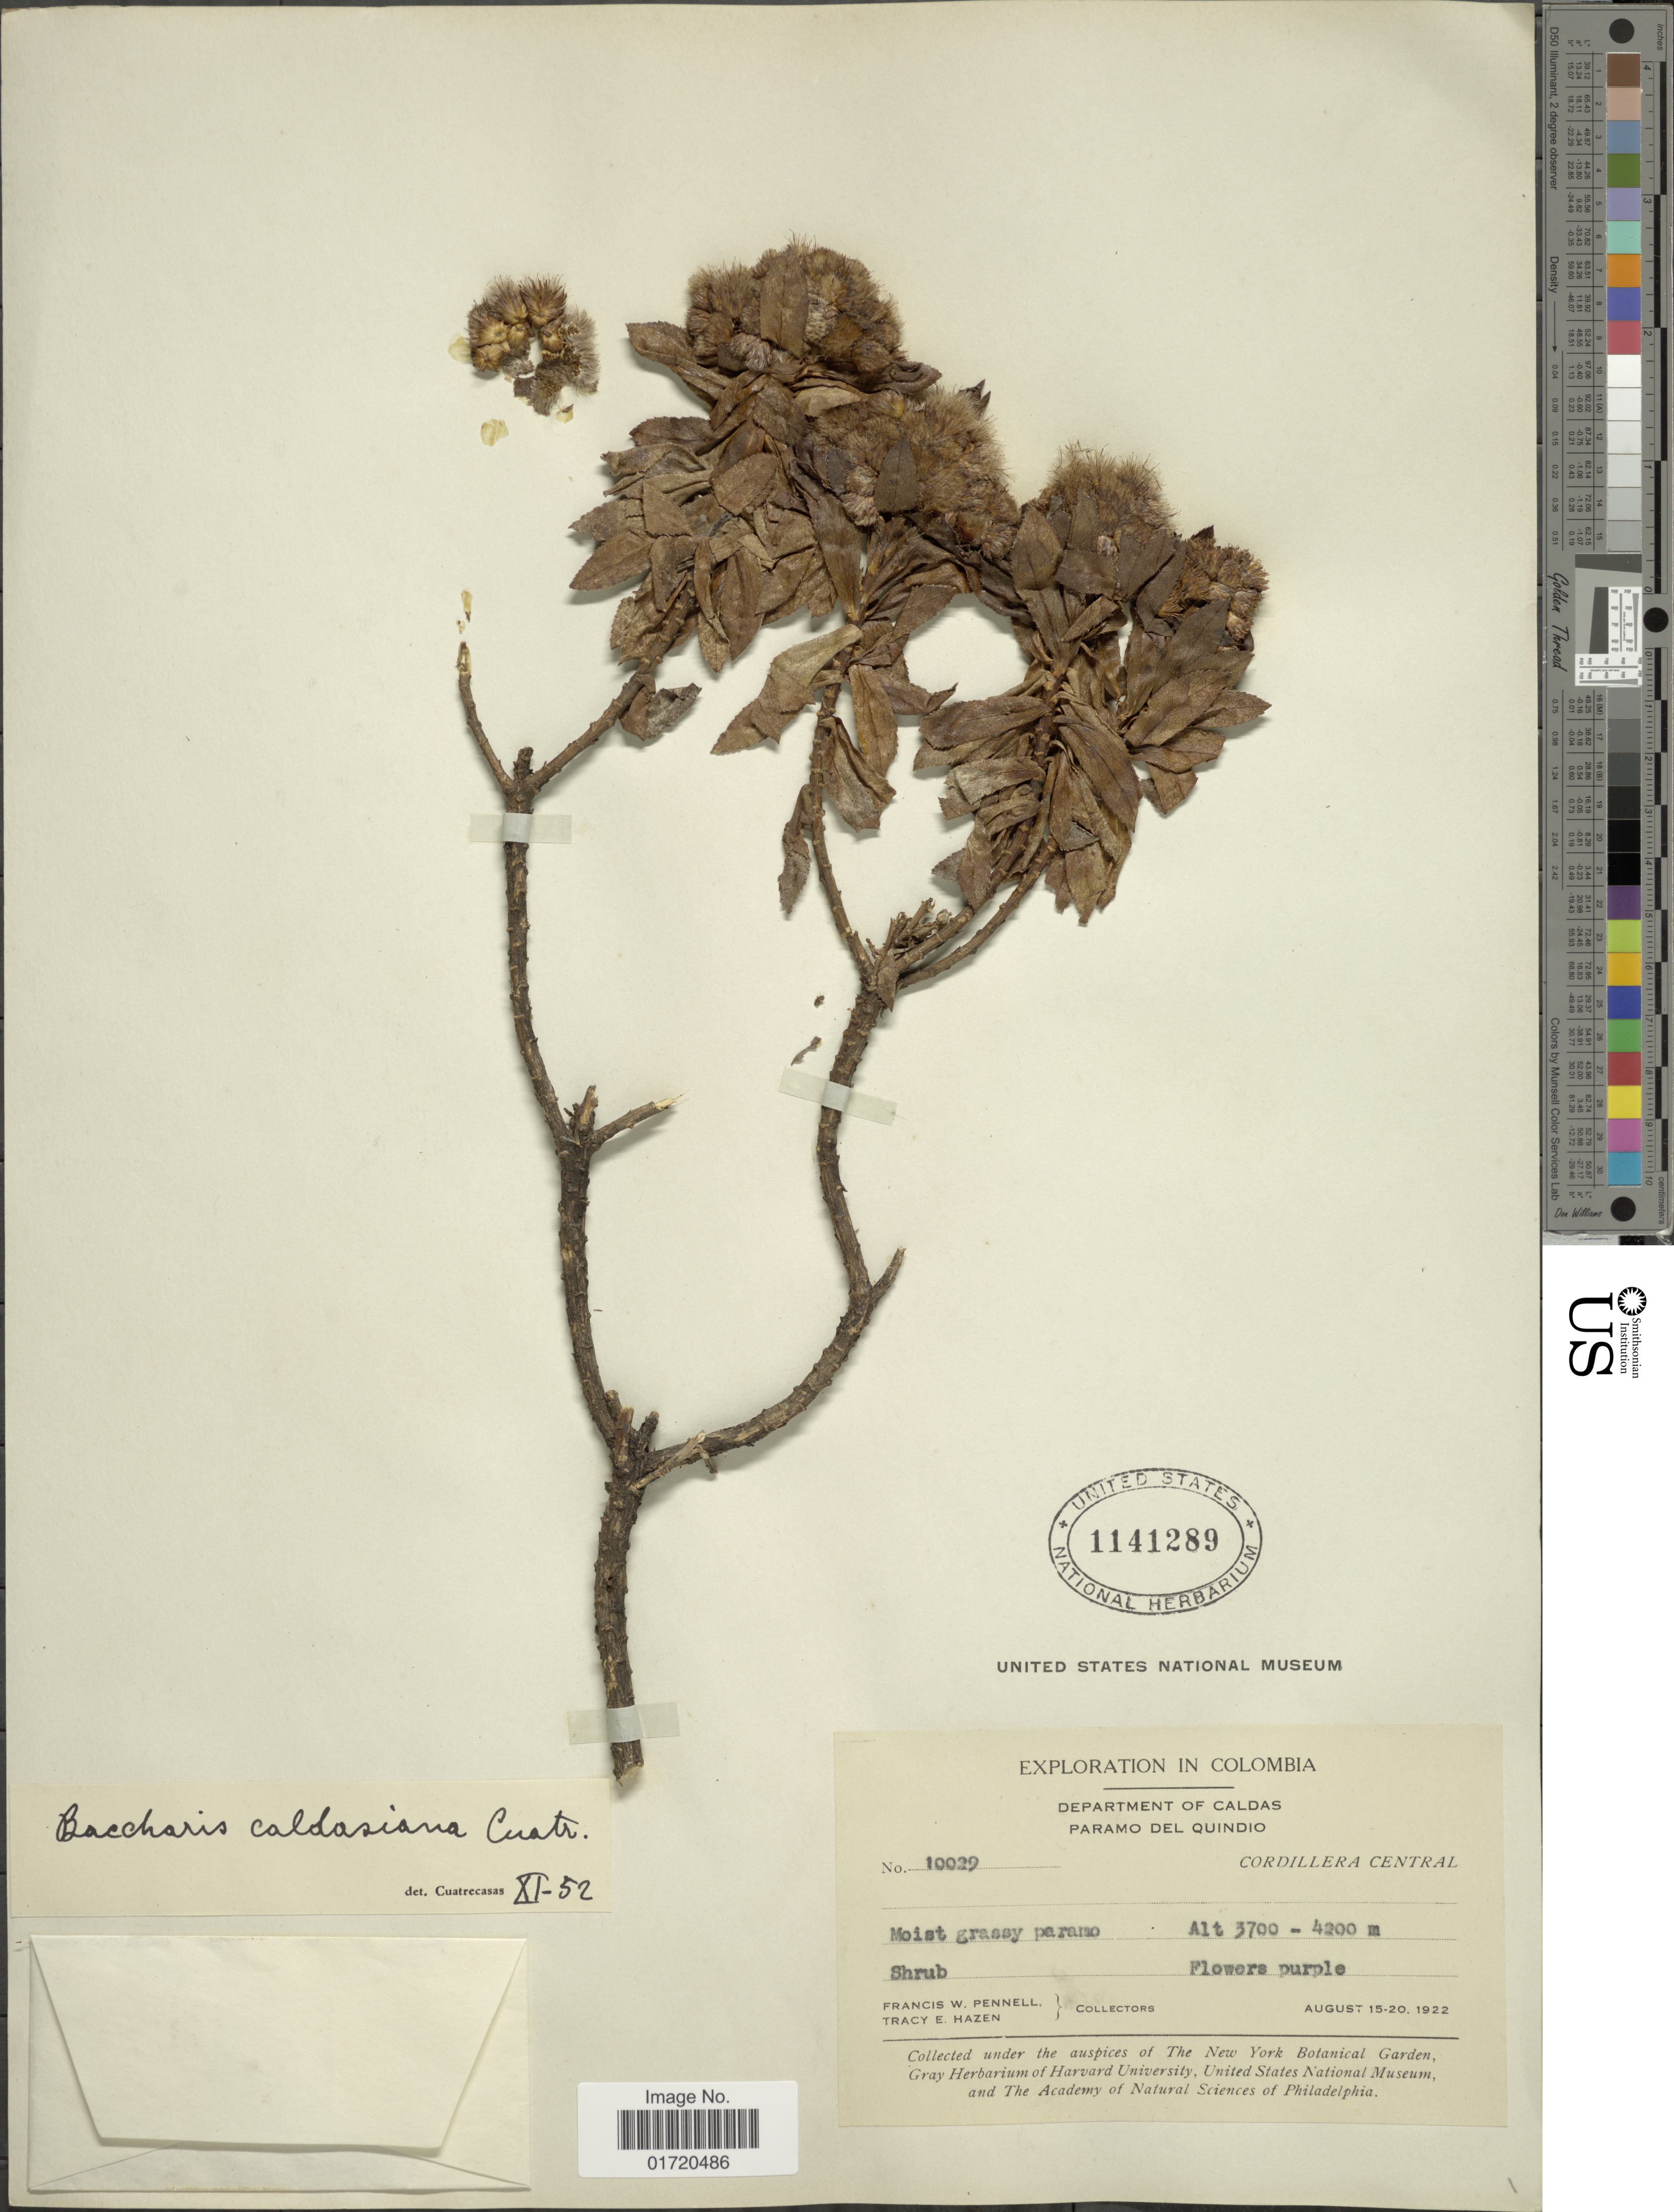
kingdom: Plantae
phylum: Tracheophyta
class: Magnoliopsida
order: Asterales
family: Asteraceae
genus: Baccharis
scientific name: Baccharis caldasiana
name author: Cuatrec.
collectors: F. W. Pennell & T. E. Hazen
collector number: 10029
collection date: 1922-08-15/1922-08-20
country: Colombia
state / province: Caldas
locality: Paramo del Quindio. Cordillera Central.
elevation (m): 3700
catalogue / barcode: US 1141289